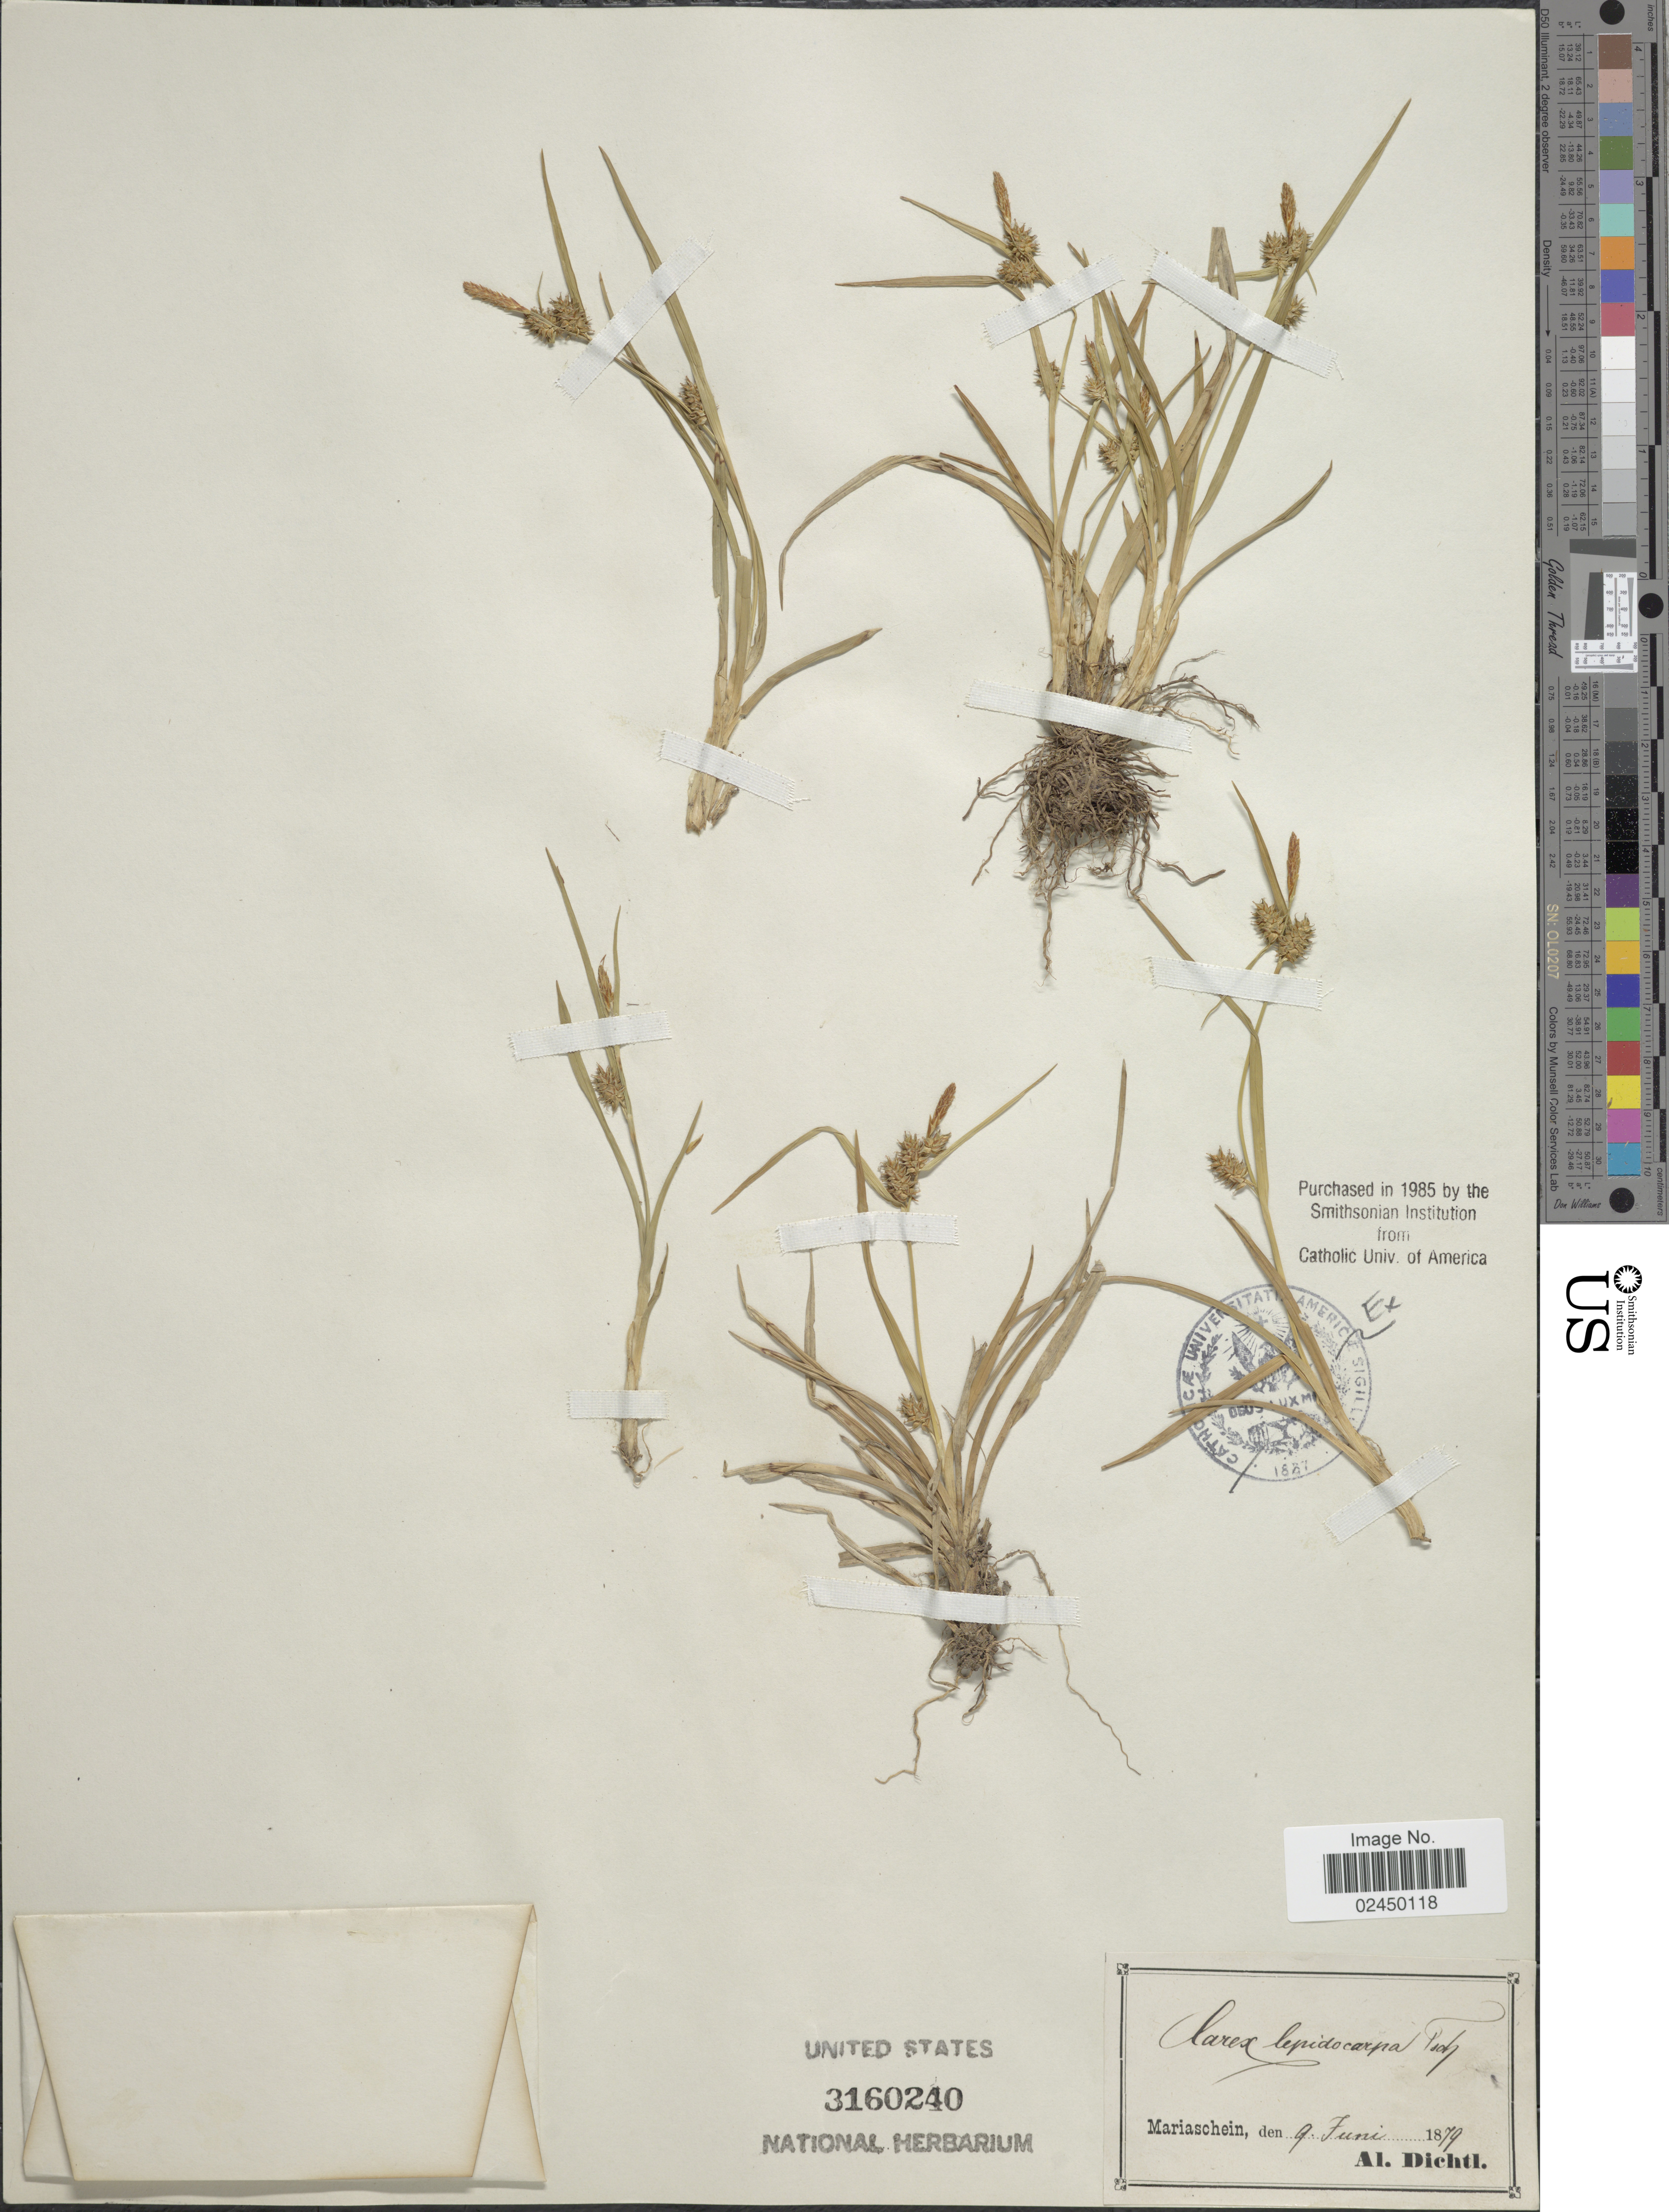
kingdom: Plantae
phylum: Tracheophyta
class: Liliopsida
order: Poales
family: Cyperaceae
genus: Carex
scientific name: Carex lepidocarpa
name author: Tausch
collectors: A. Dichtl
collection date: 1879-06-09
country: Czechia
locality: Mariaschein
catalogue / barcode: US 3160240